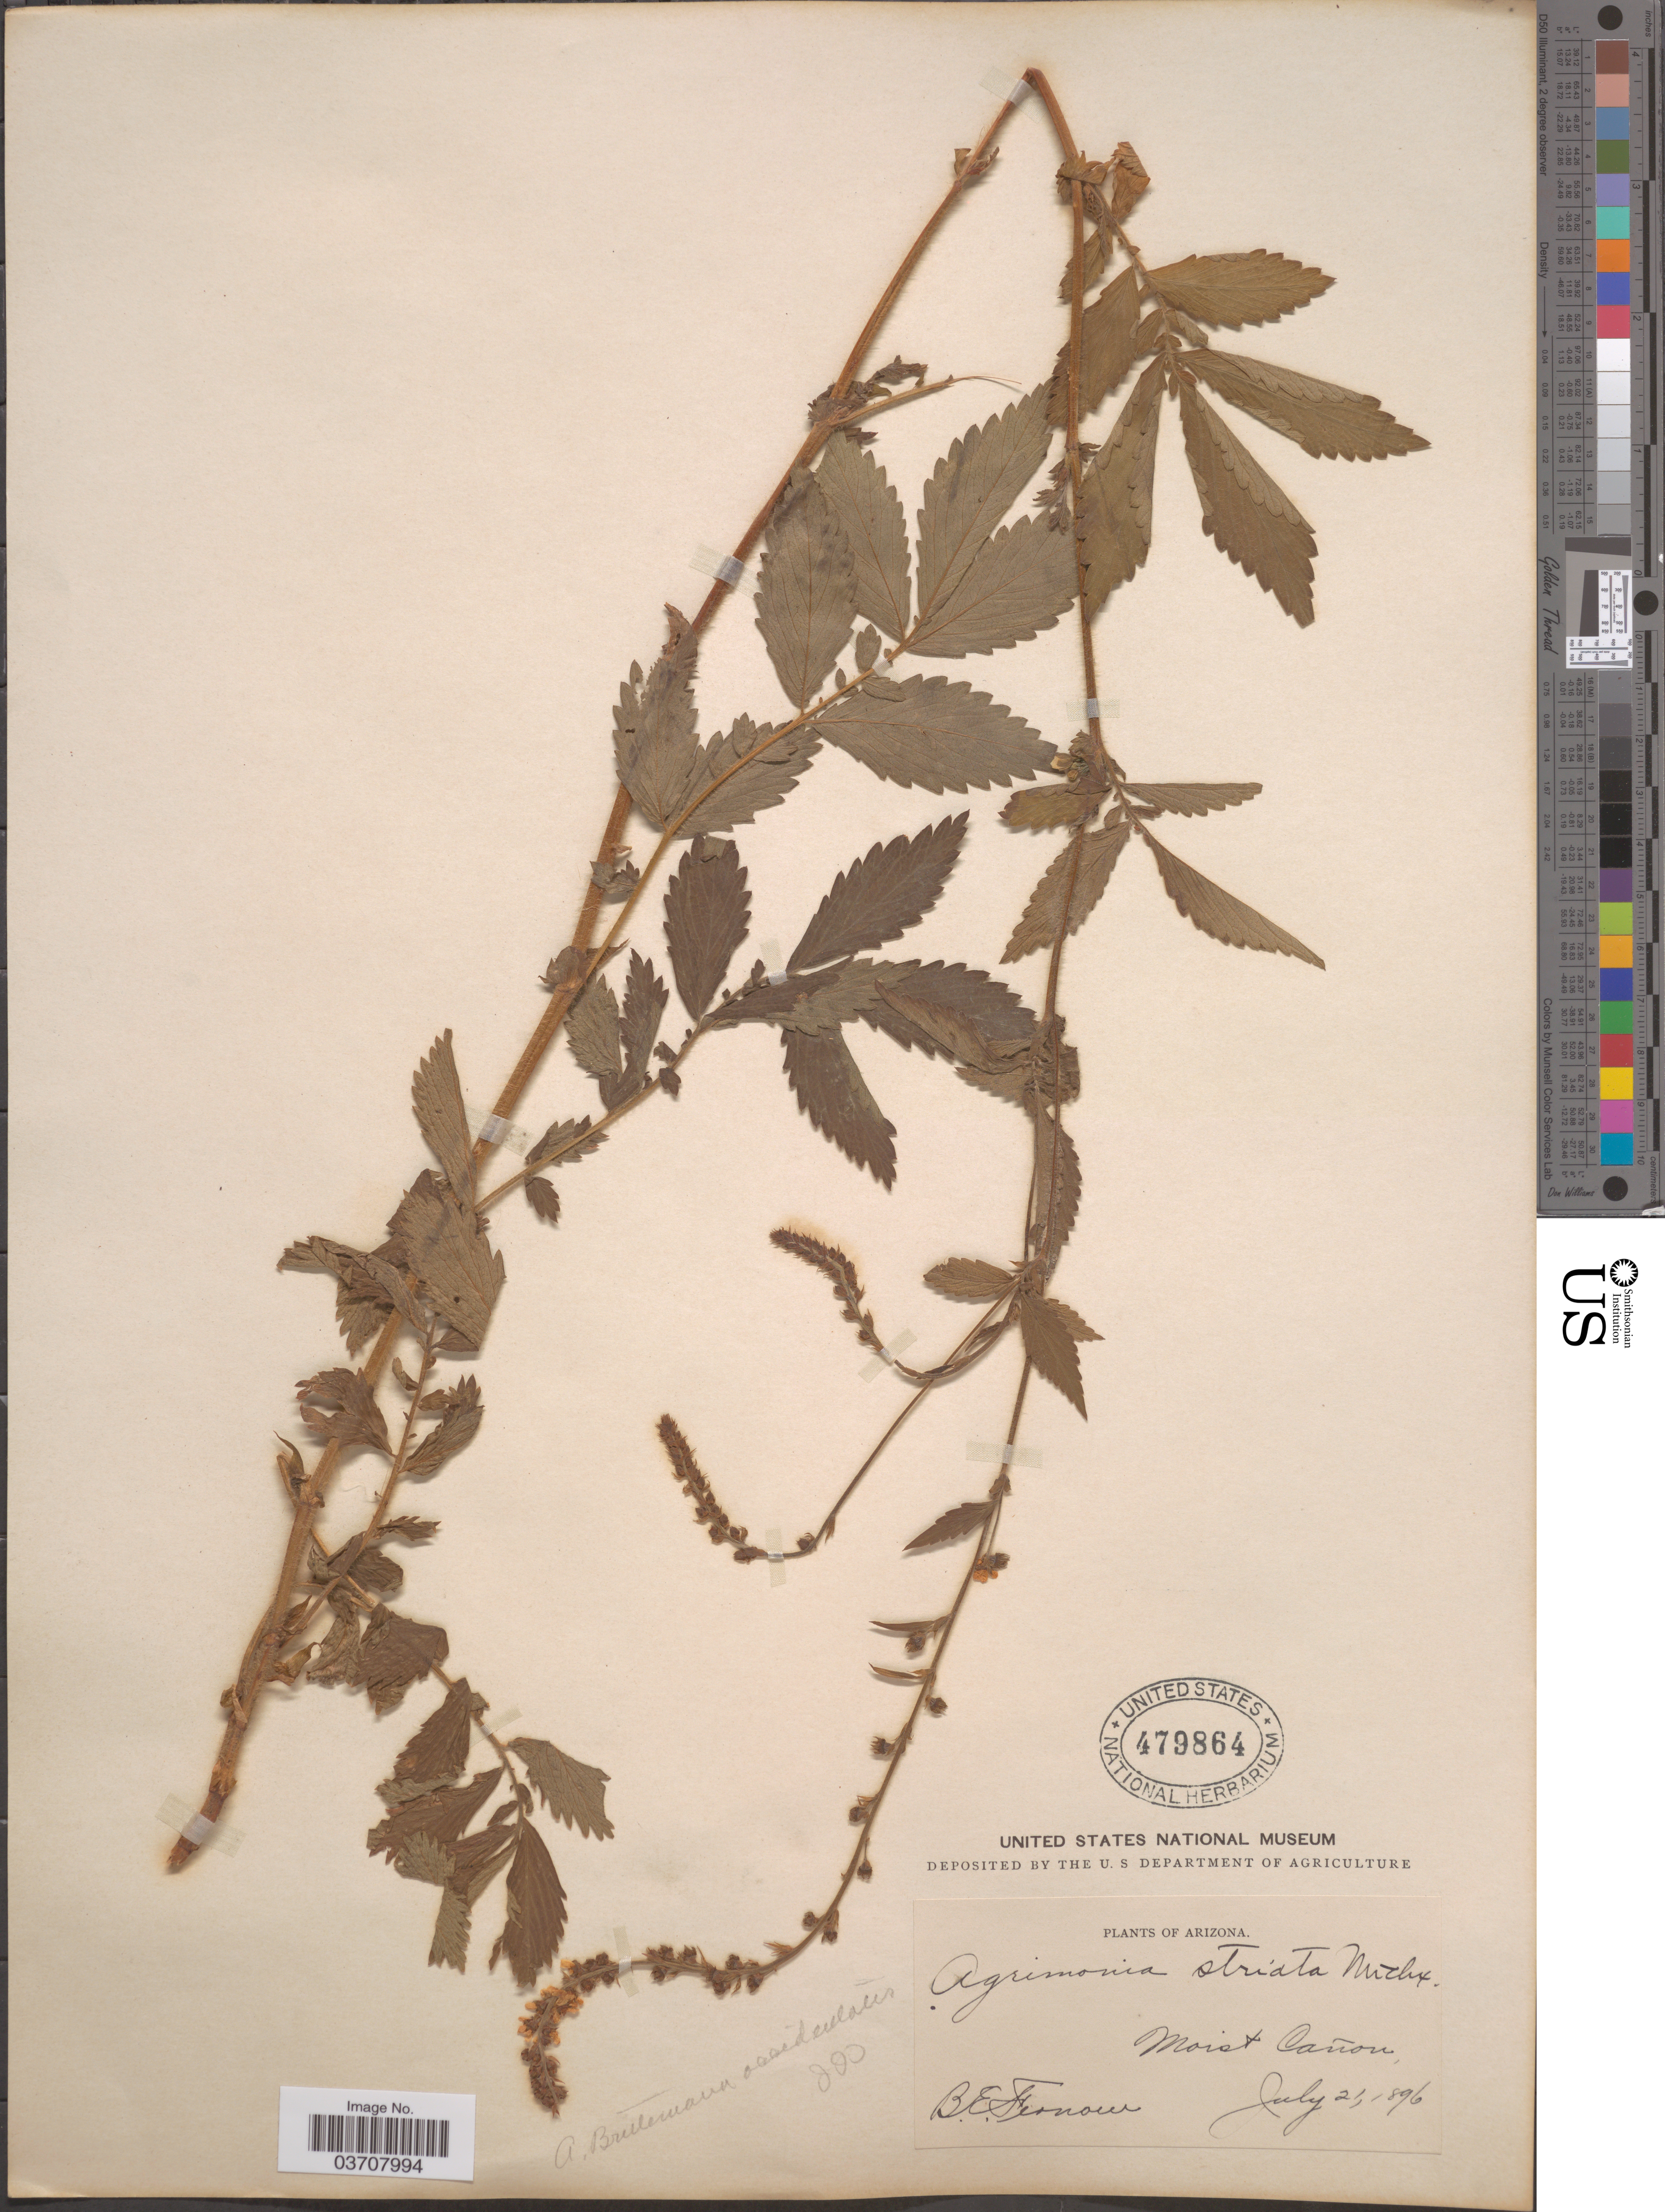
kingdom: Plantae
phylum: Tracheophyta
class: Magnoliopsida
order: Rosales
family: Rosaceae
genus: Agrimonia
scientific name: Agrimonia striata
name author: Michx.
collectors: B. Fernow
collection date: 1896-07-21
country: United States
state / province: Arizona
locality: Moist Cañon.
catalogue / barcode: US 479864